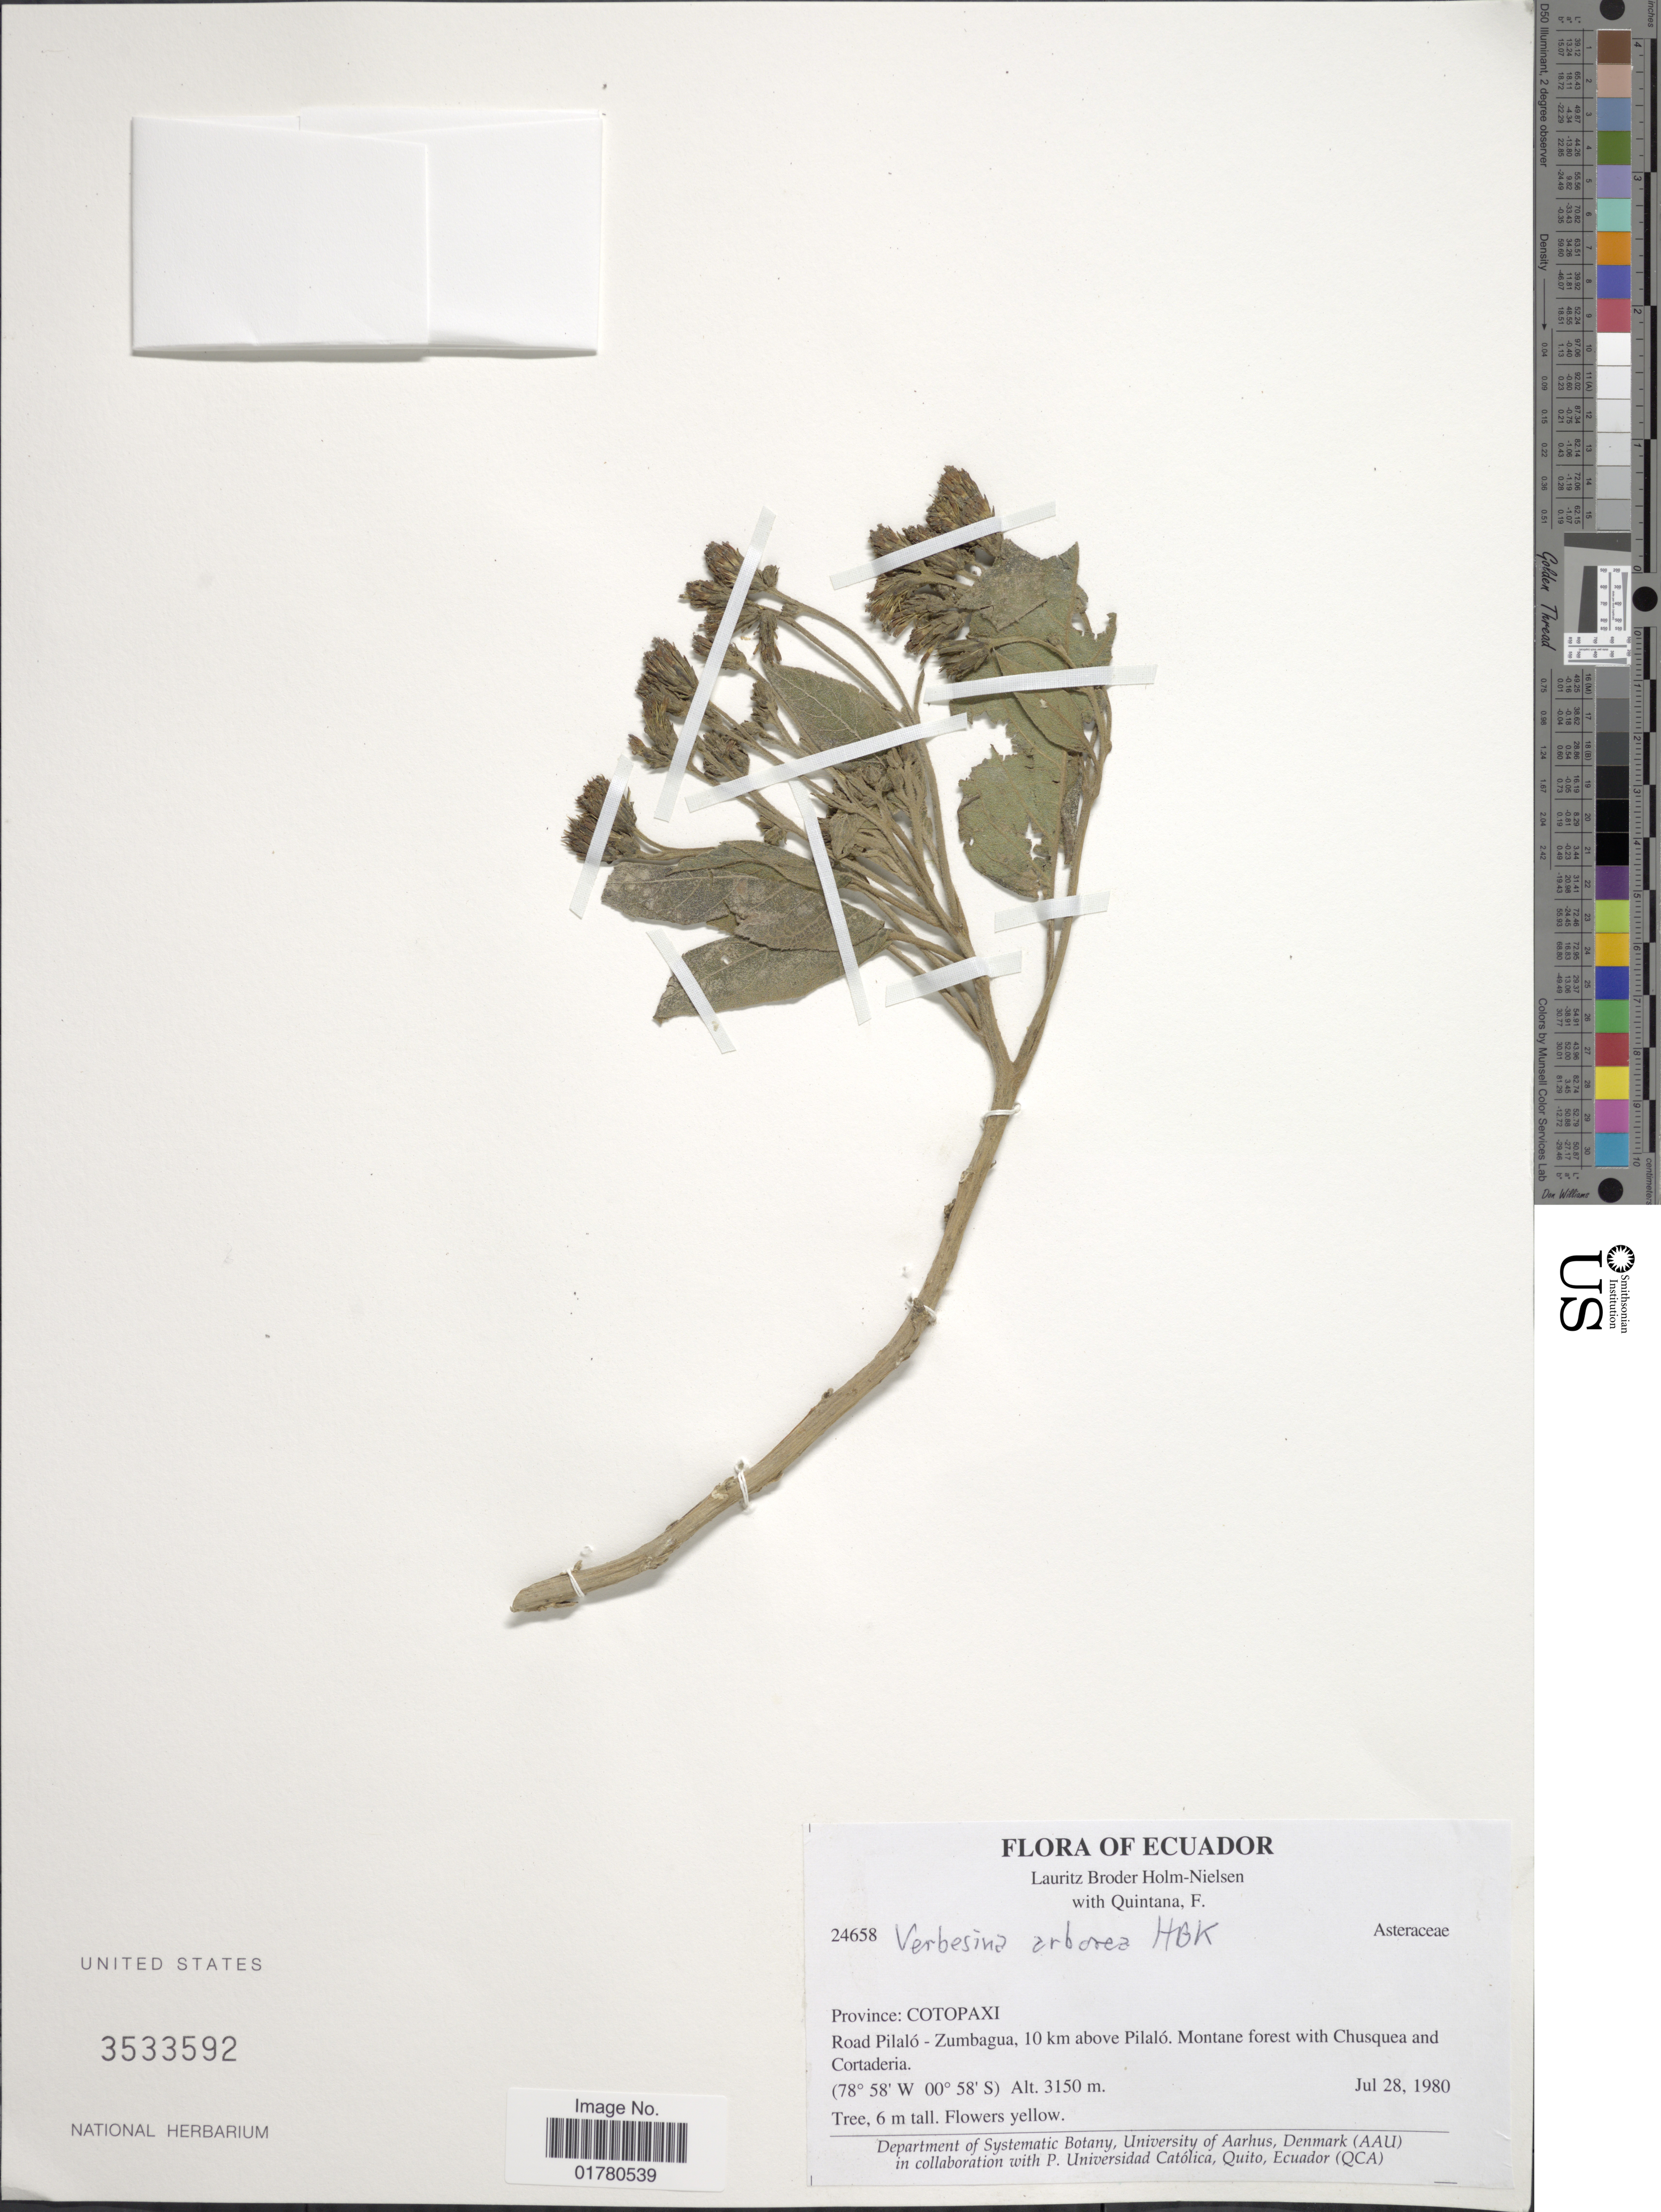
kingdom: Plantae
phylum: Tracheophyta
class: Magnoliopsida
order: Asterales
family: Asteraceae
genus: Verbesina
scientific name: Verbesina arborea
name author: Kunth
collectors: L. B. Holm-Nielsen & F. Quintana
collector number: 24658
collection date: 1980-07-28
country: Ecuador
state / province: Cotopaxi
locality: Road Pilaló - Zumbagua, 10 k m above Pilalí. Montane forest with Chusquea and Cortaderia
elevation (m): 3150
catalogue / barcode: US 3533592